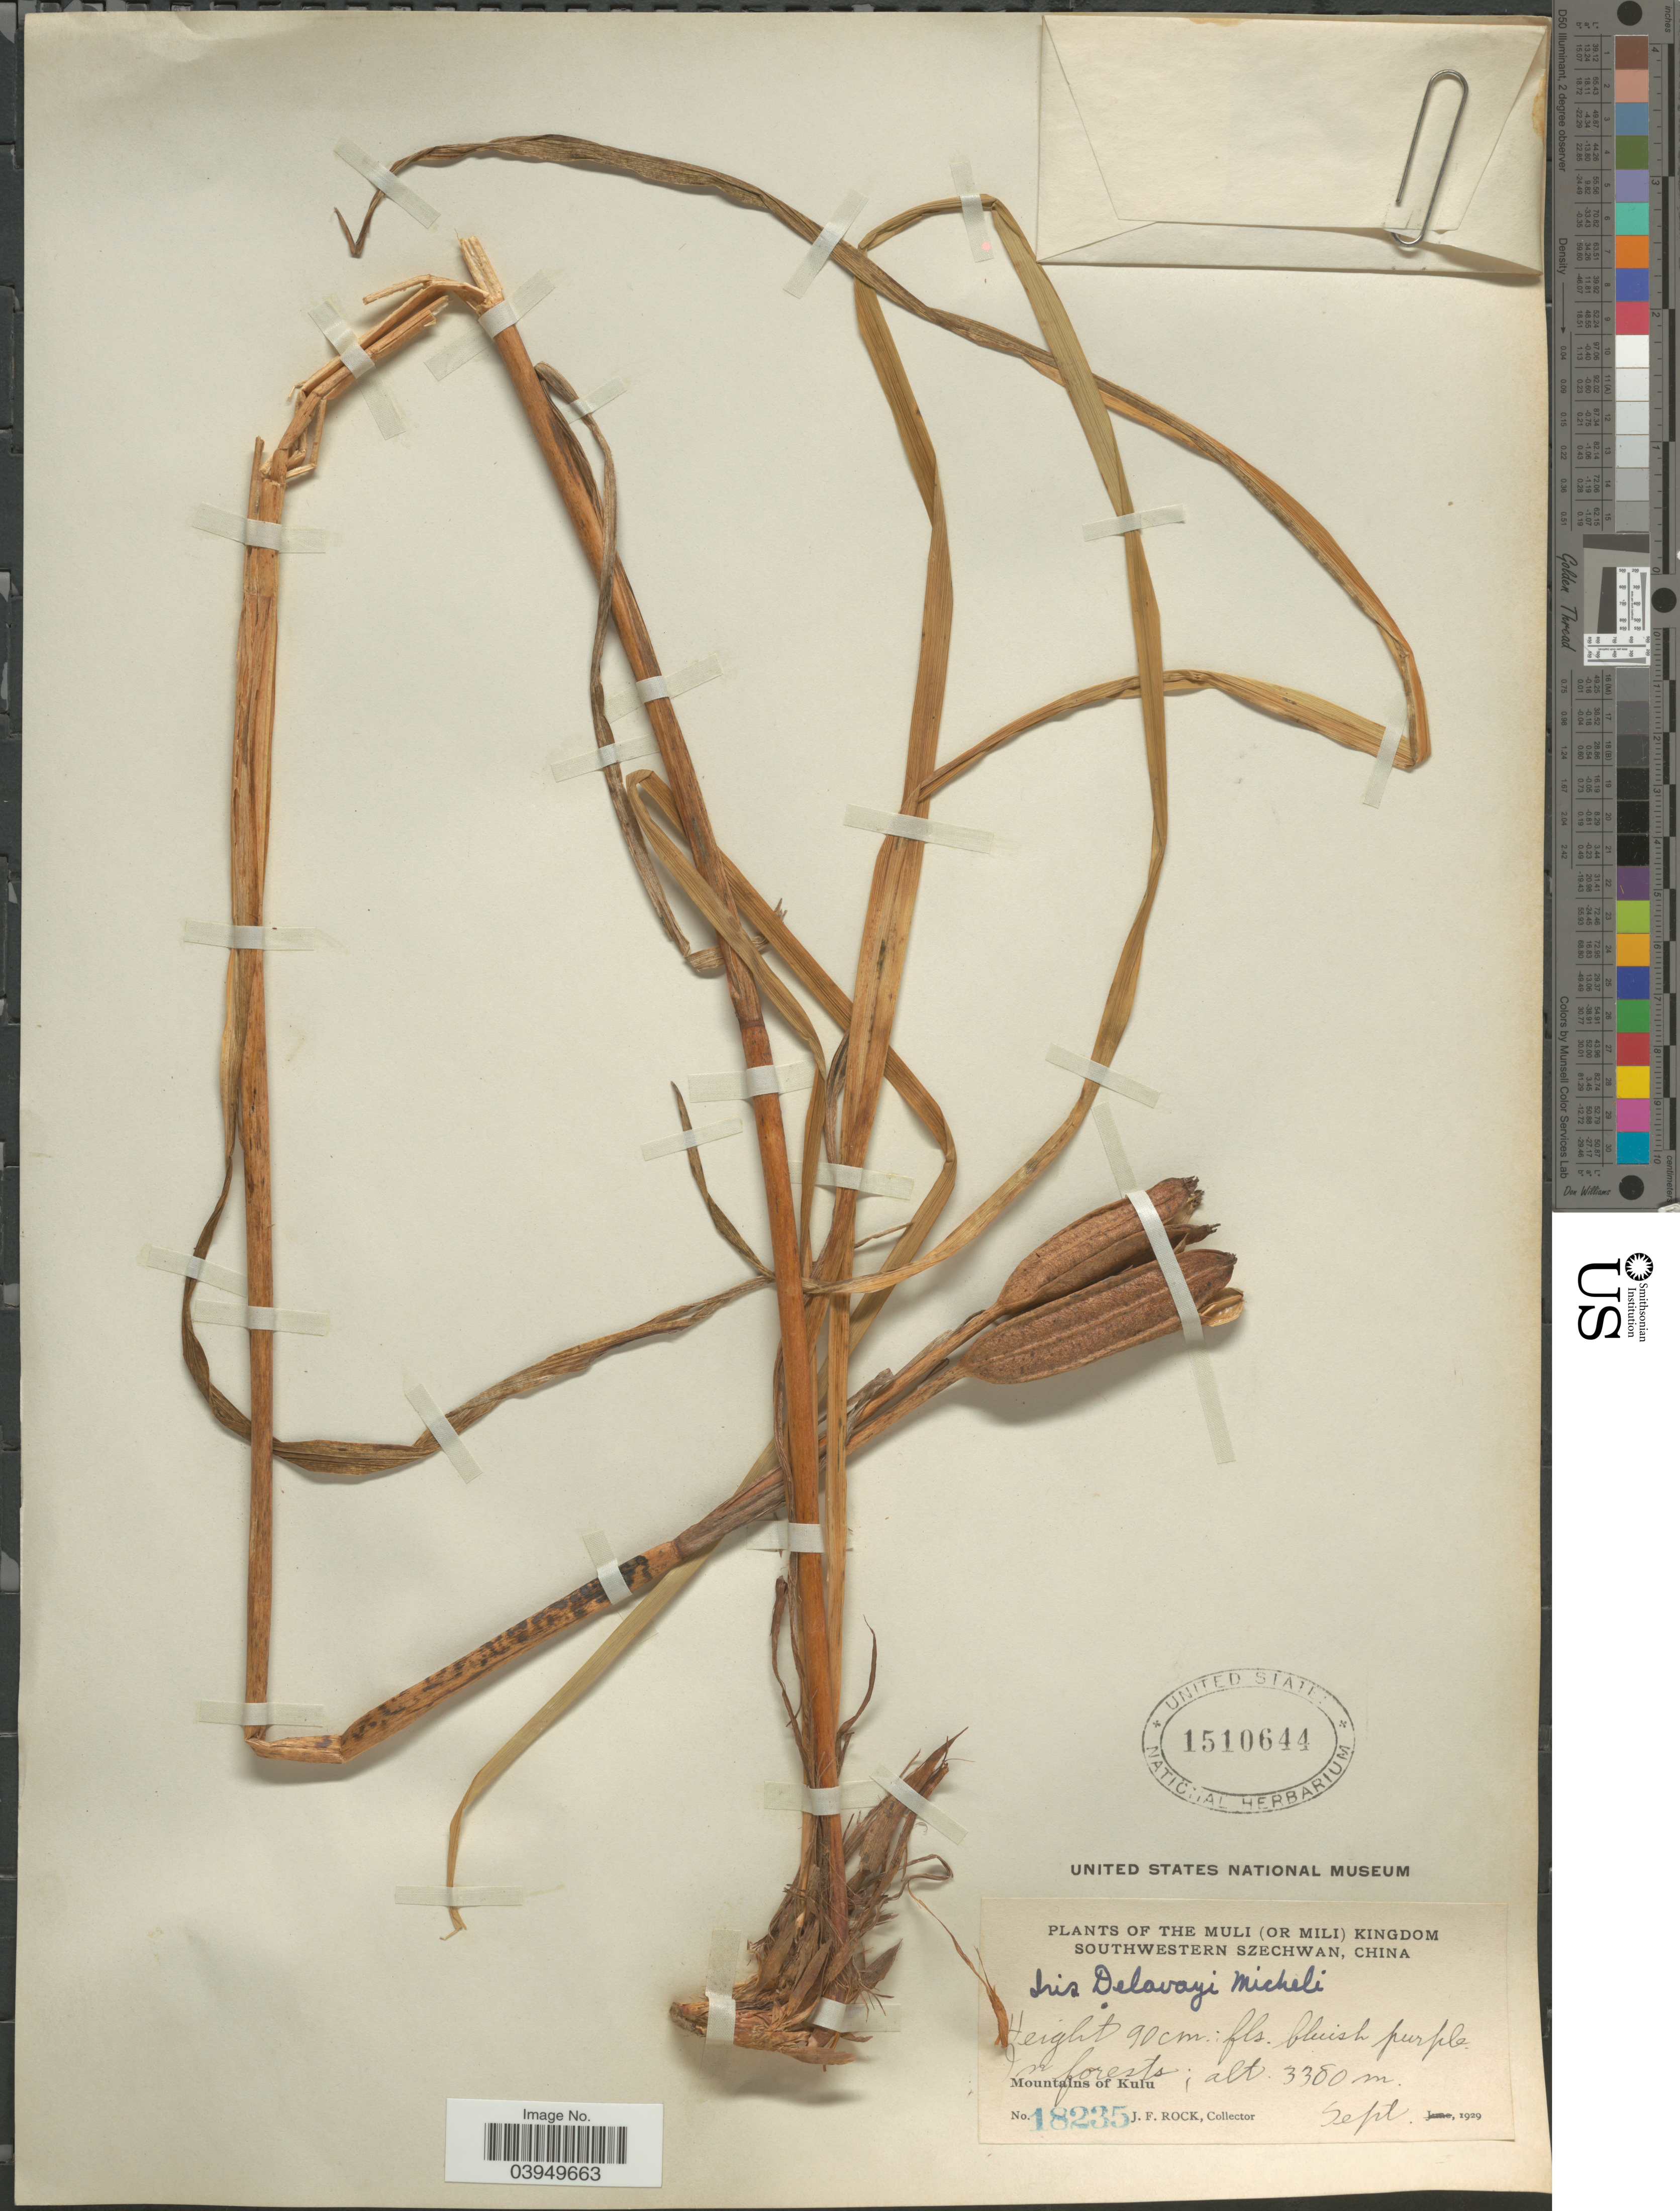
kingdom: Plantae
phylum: Tracheophyta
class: Liliopsida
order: Asparagales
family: Iridaceae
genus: Iris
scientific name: Iris delavayi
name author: Micheli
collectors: J. Rock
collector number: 18235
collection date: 1929-09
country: China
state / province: Sichuan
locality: The Muli (or Mili) Kingdom. Southwestern Szechwan. Mountains of Kulu.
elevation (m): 3380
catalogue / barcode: US 1510644